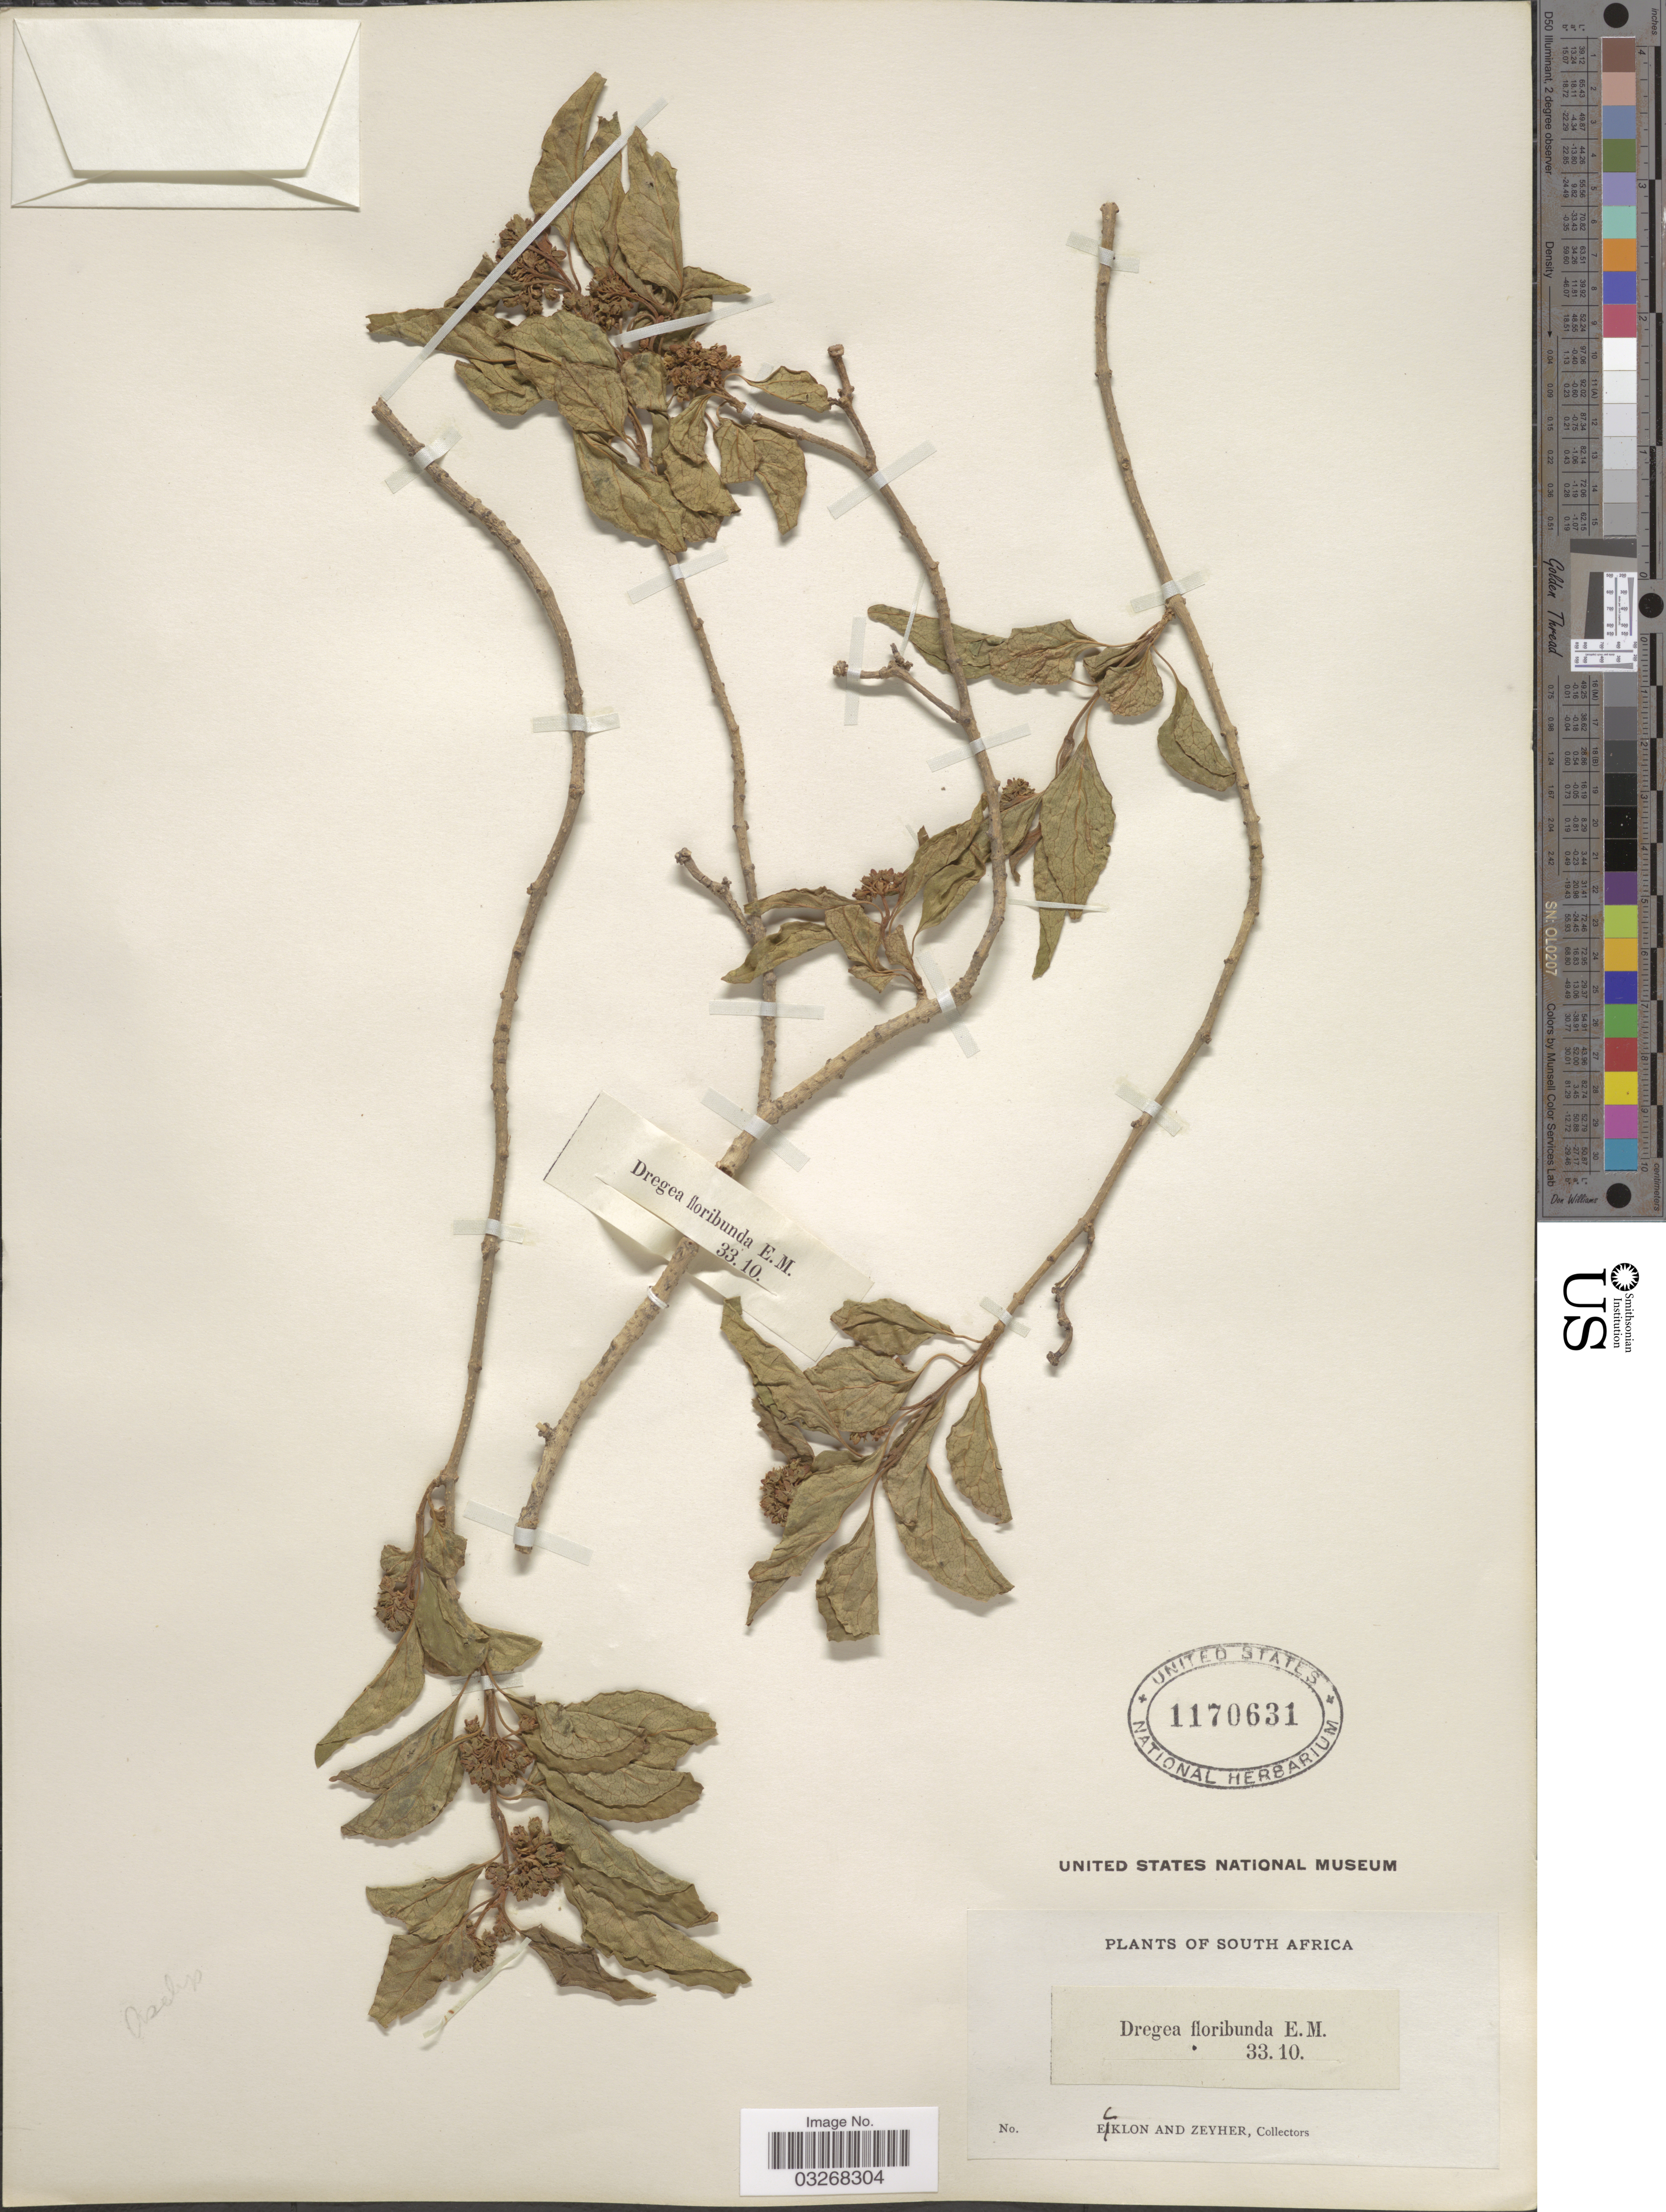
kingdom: Plantae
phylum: Tracheophyta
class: Magnoliopsida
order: Gentianales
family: Apocynaceae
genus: Dregea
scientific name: Dregea floribunda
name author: E. Mey.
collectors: -. Ecklon & -. Zeyher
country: South Africa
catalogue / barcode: US 1170631